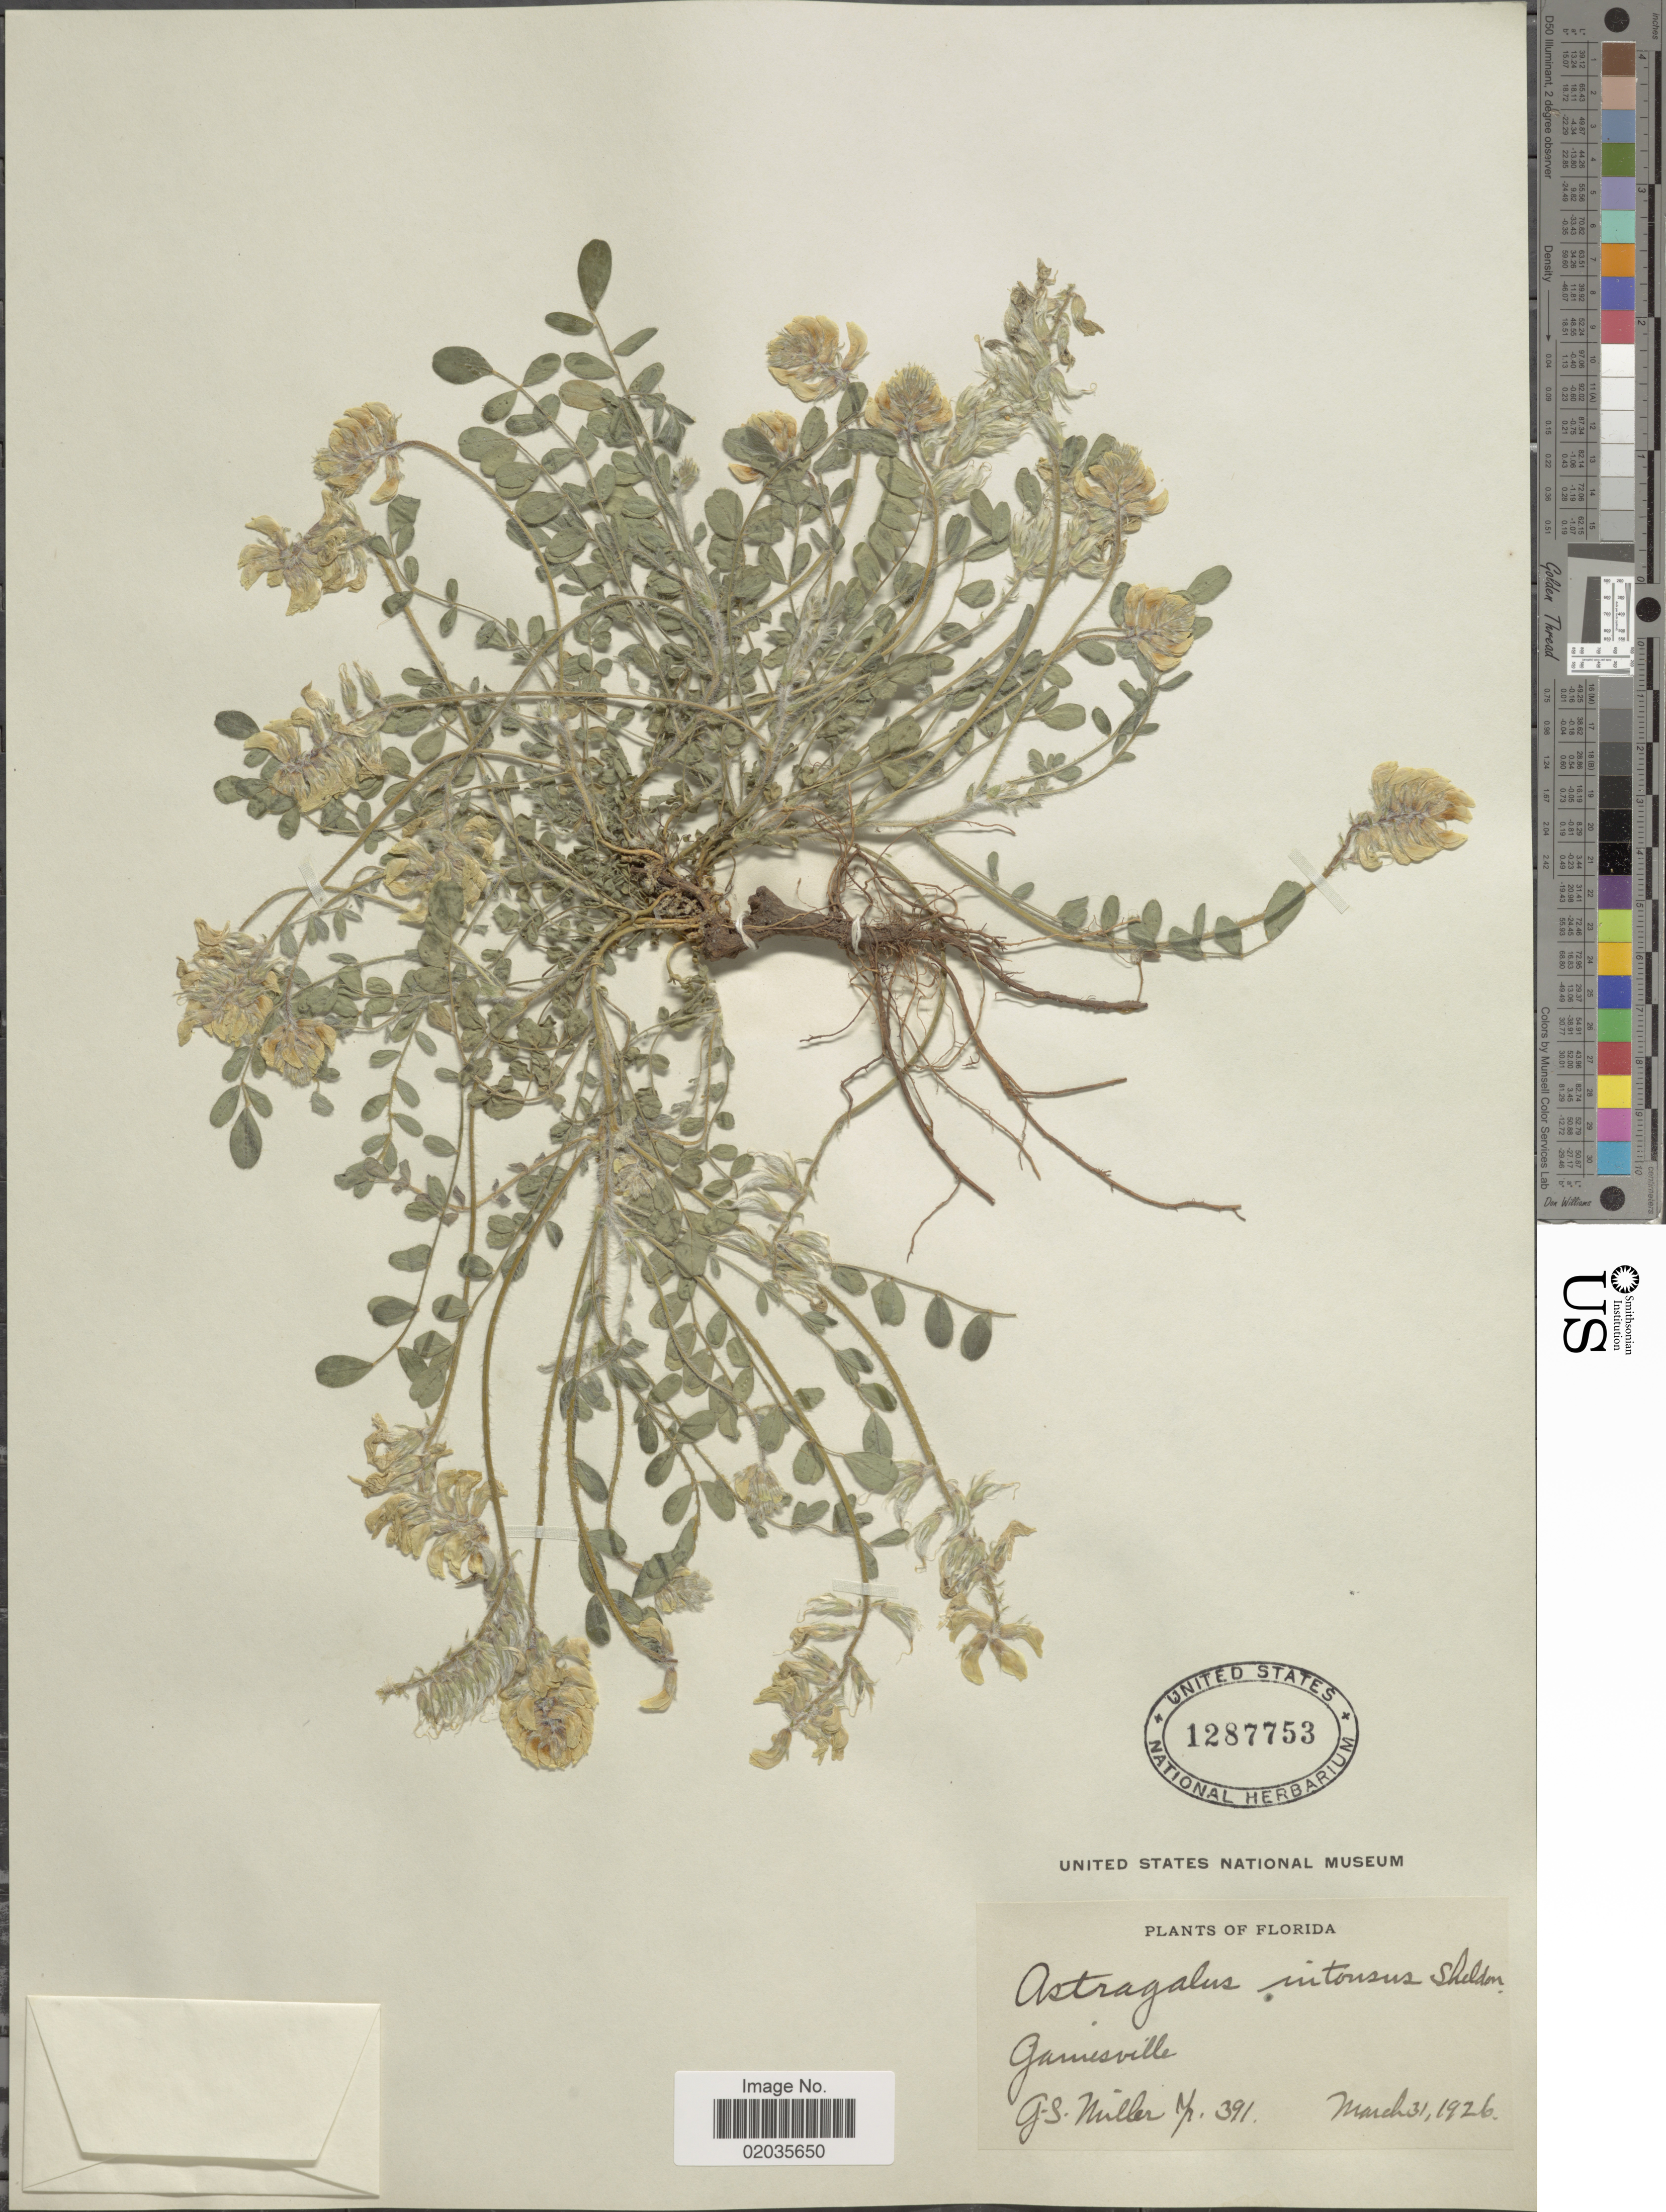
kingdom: Plantae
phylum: Tracheophyta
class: Magnoliopsida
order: Fabales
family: Fabaceae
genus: Astragalus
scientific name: Astragalus villosus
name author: Michx.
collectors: G. S. Miller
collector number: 391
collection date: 1926-03-31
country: United States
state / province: Florida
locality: Gainesville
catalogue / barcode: US 1287753